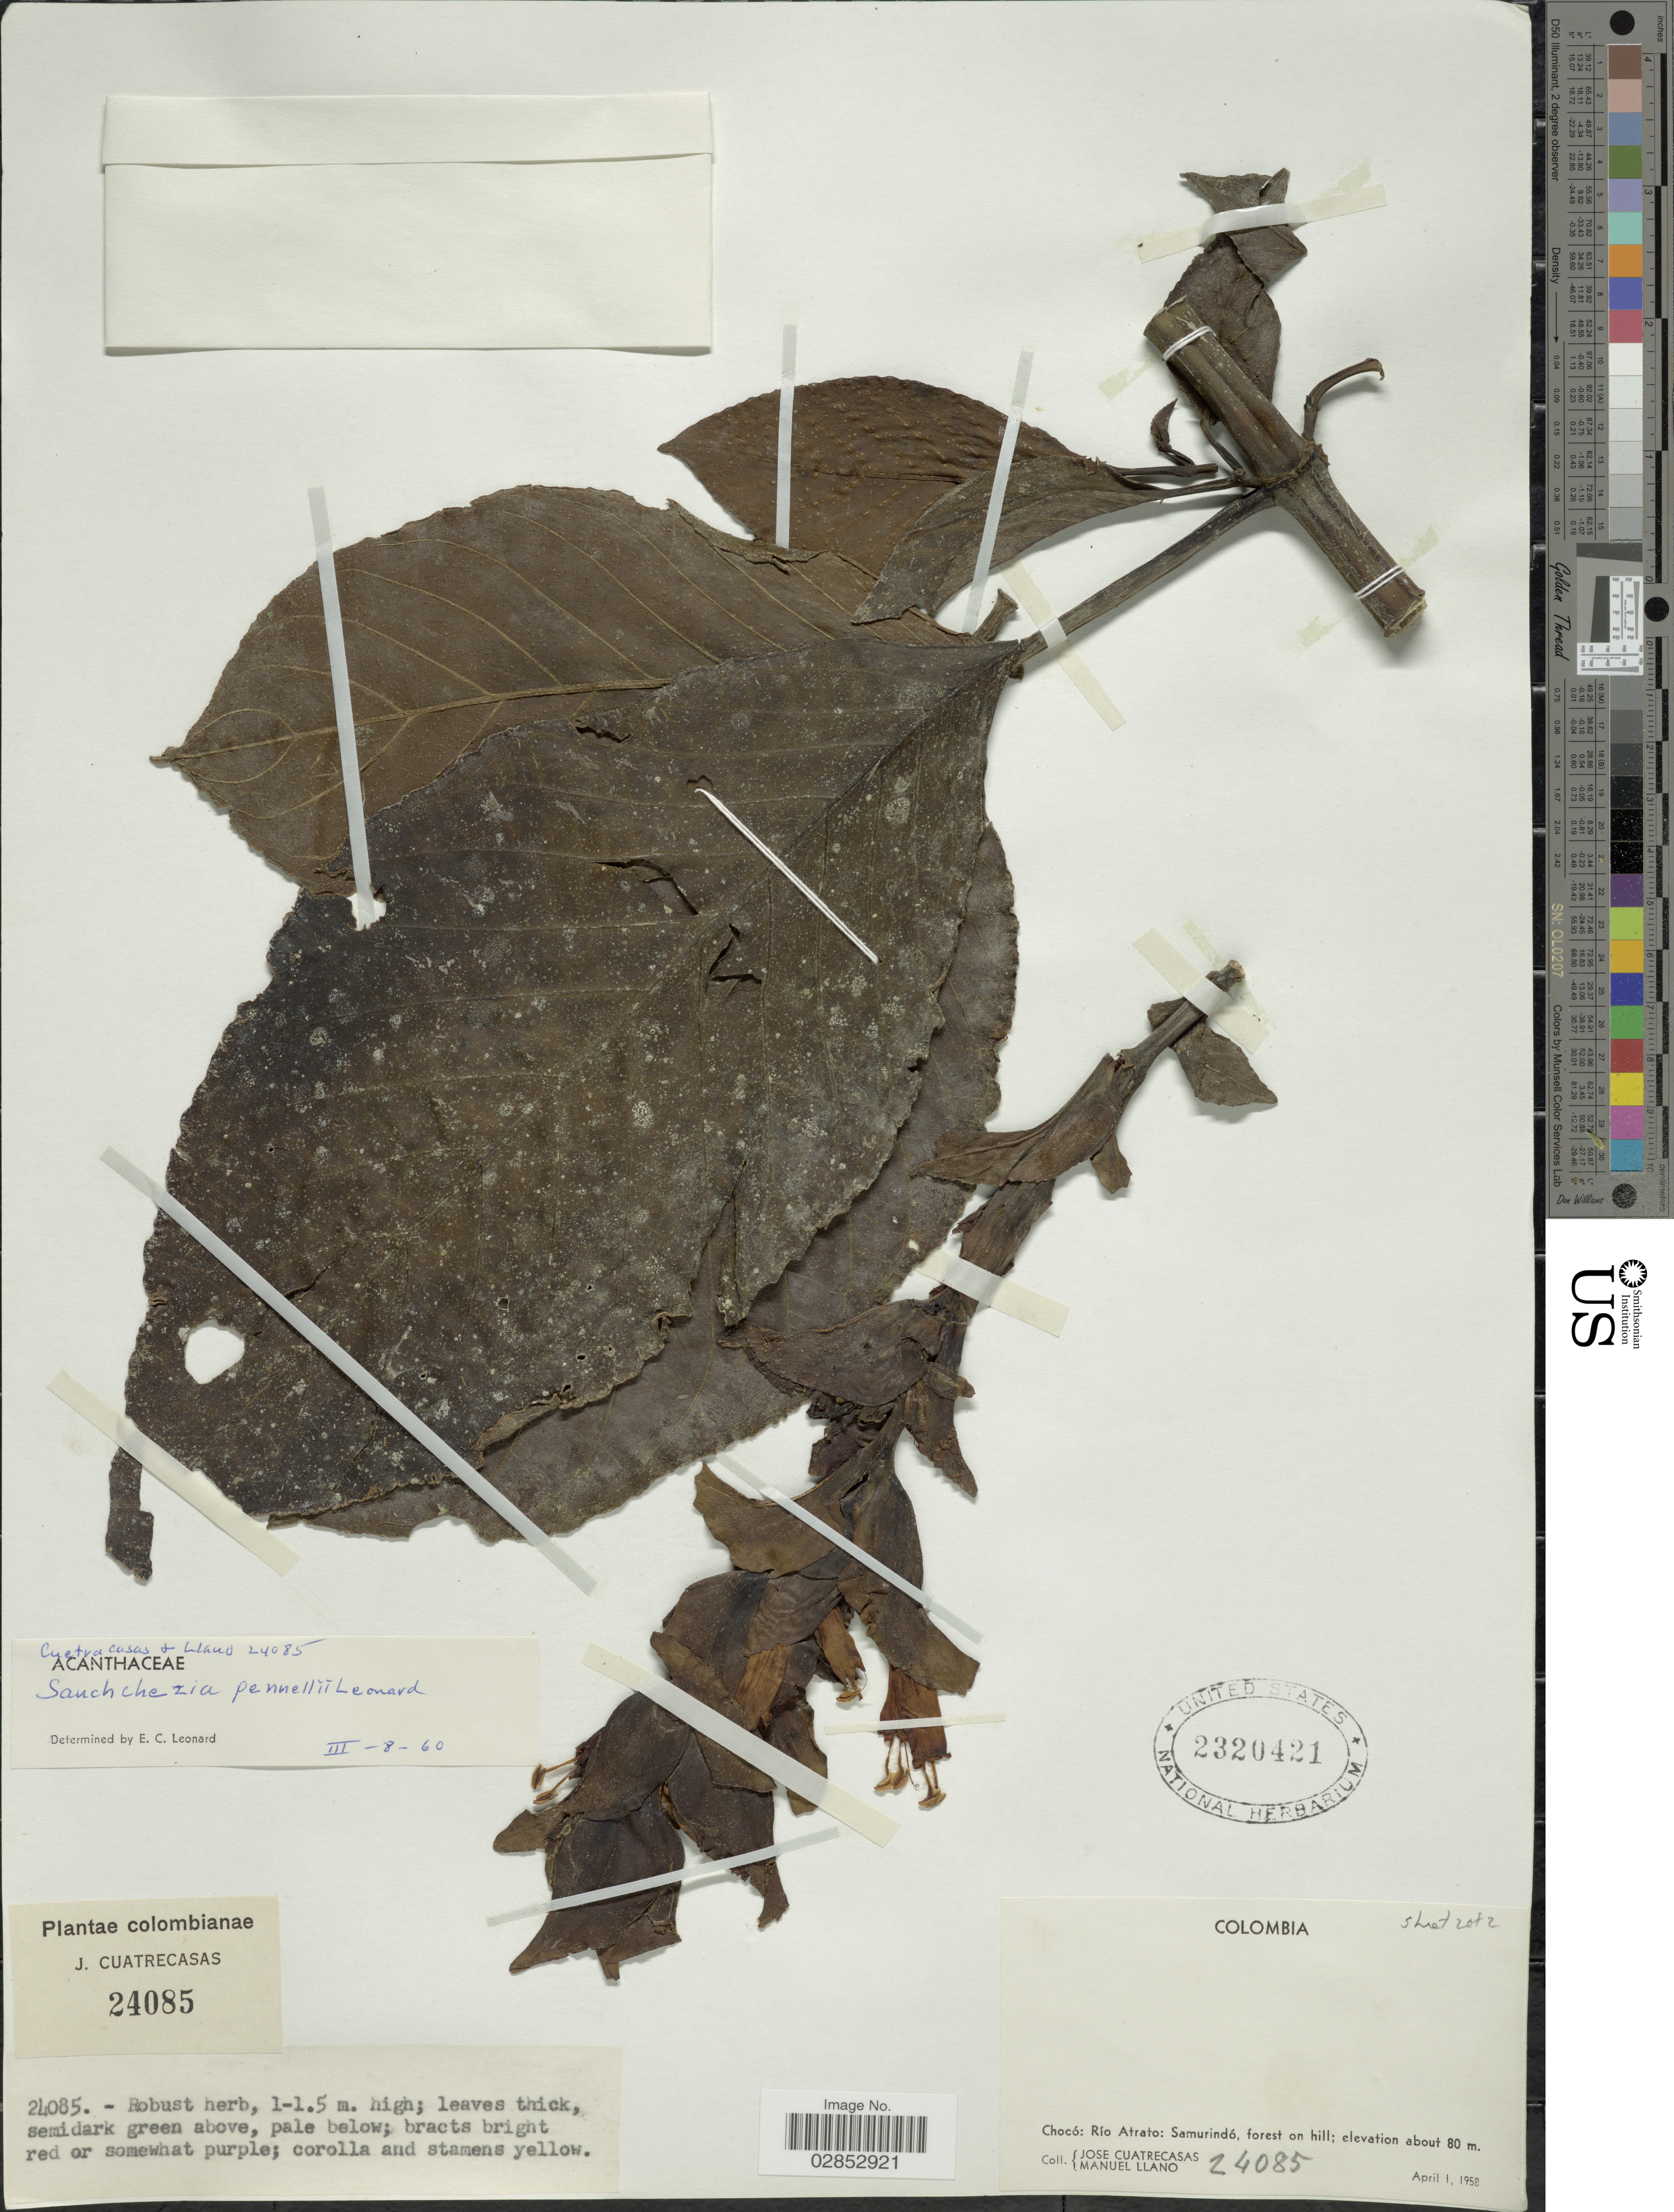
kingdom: Plantae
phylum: Tracheophyta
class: Magnoliopsida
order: Lamiales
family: Acanthaceae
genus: Sanchezia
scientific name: Sanchezia macrocnemis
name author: (Nees) Wassh.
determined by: Azevedo, Igor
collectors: J. Cuatrecasas & M. Llano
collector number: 24085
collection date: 1958-04-01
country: Colombia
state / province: Chocó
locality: Río Atrato: Samurindó, forest on hill.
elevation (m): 80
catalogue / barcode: US 2320421